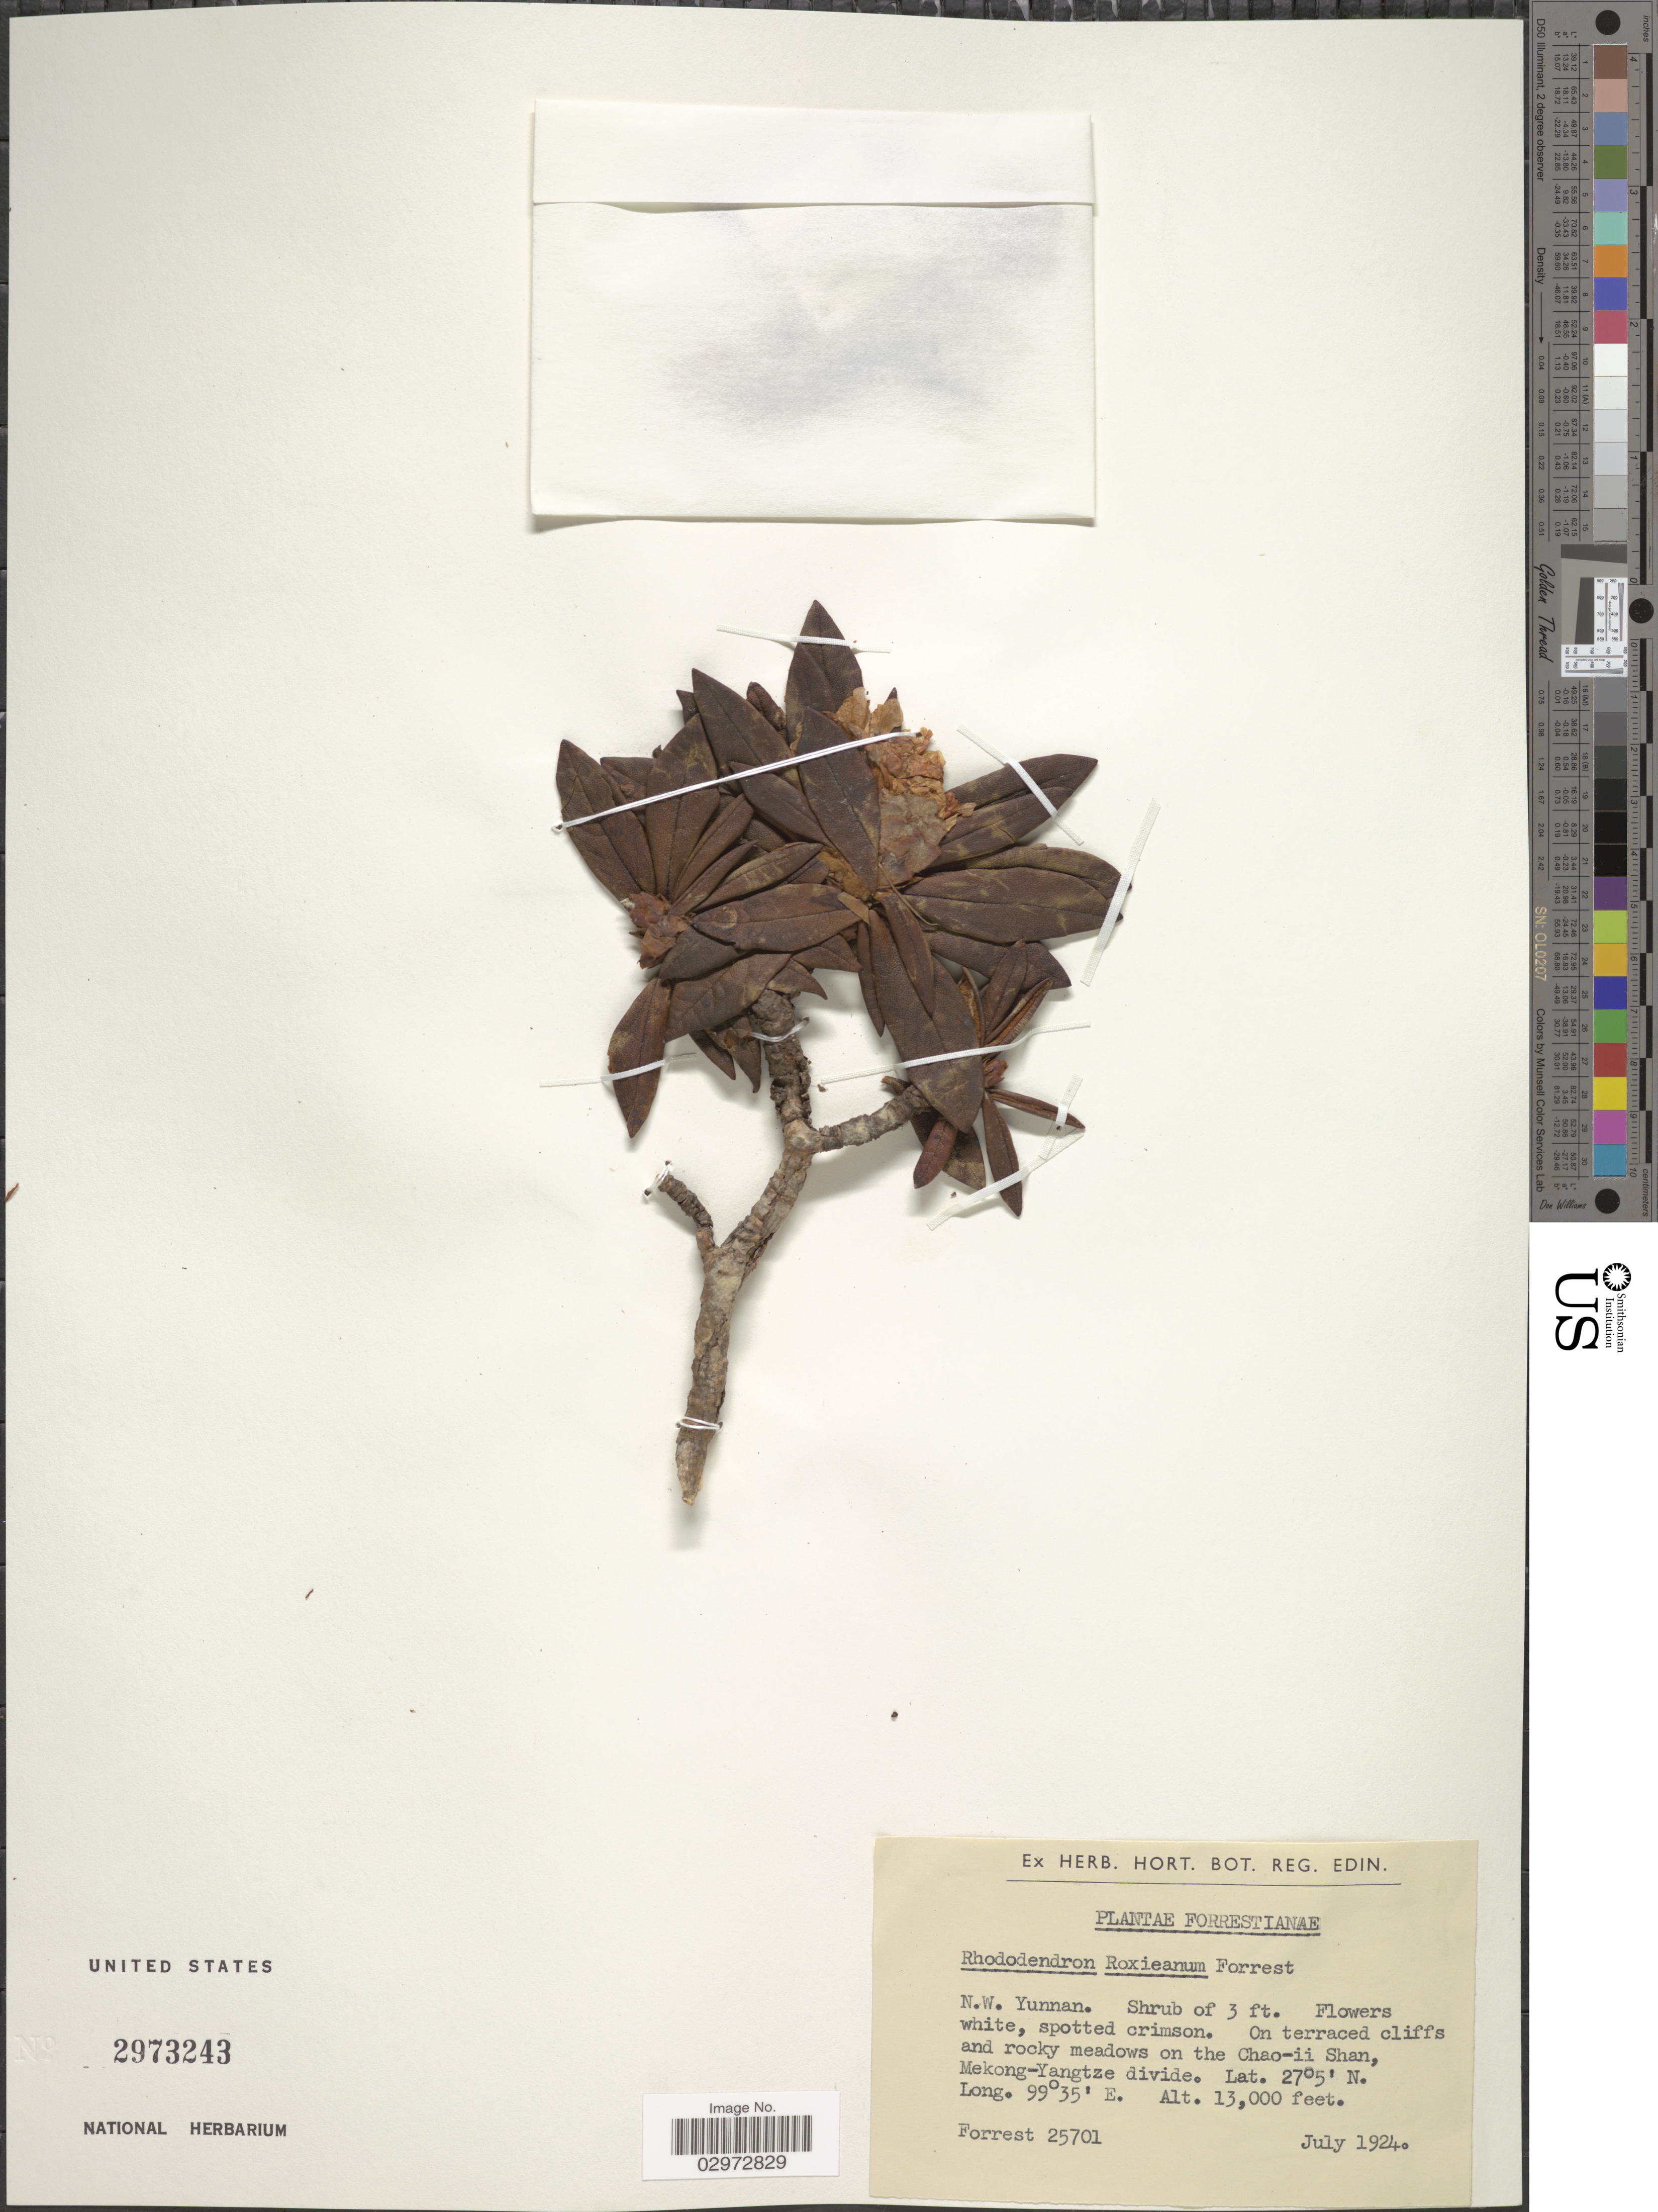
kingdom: Plantae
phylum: Tracheophyta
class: Magnoliopsida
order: Ericales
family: Ericaceae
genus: Rhododendron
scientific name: Rhododendron roxieanum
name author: Forrest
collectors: -. Forrest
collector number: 25701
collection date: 1924-07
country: China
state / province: Yunnan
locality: N.W. Yunnan. On terraced cliffs and rocky meadows on the Chao-ii Shan, Mekong-Yangtze divide.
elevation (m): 3962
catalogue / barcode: US 2973243